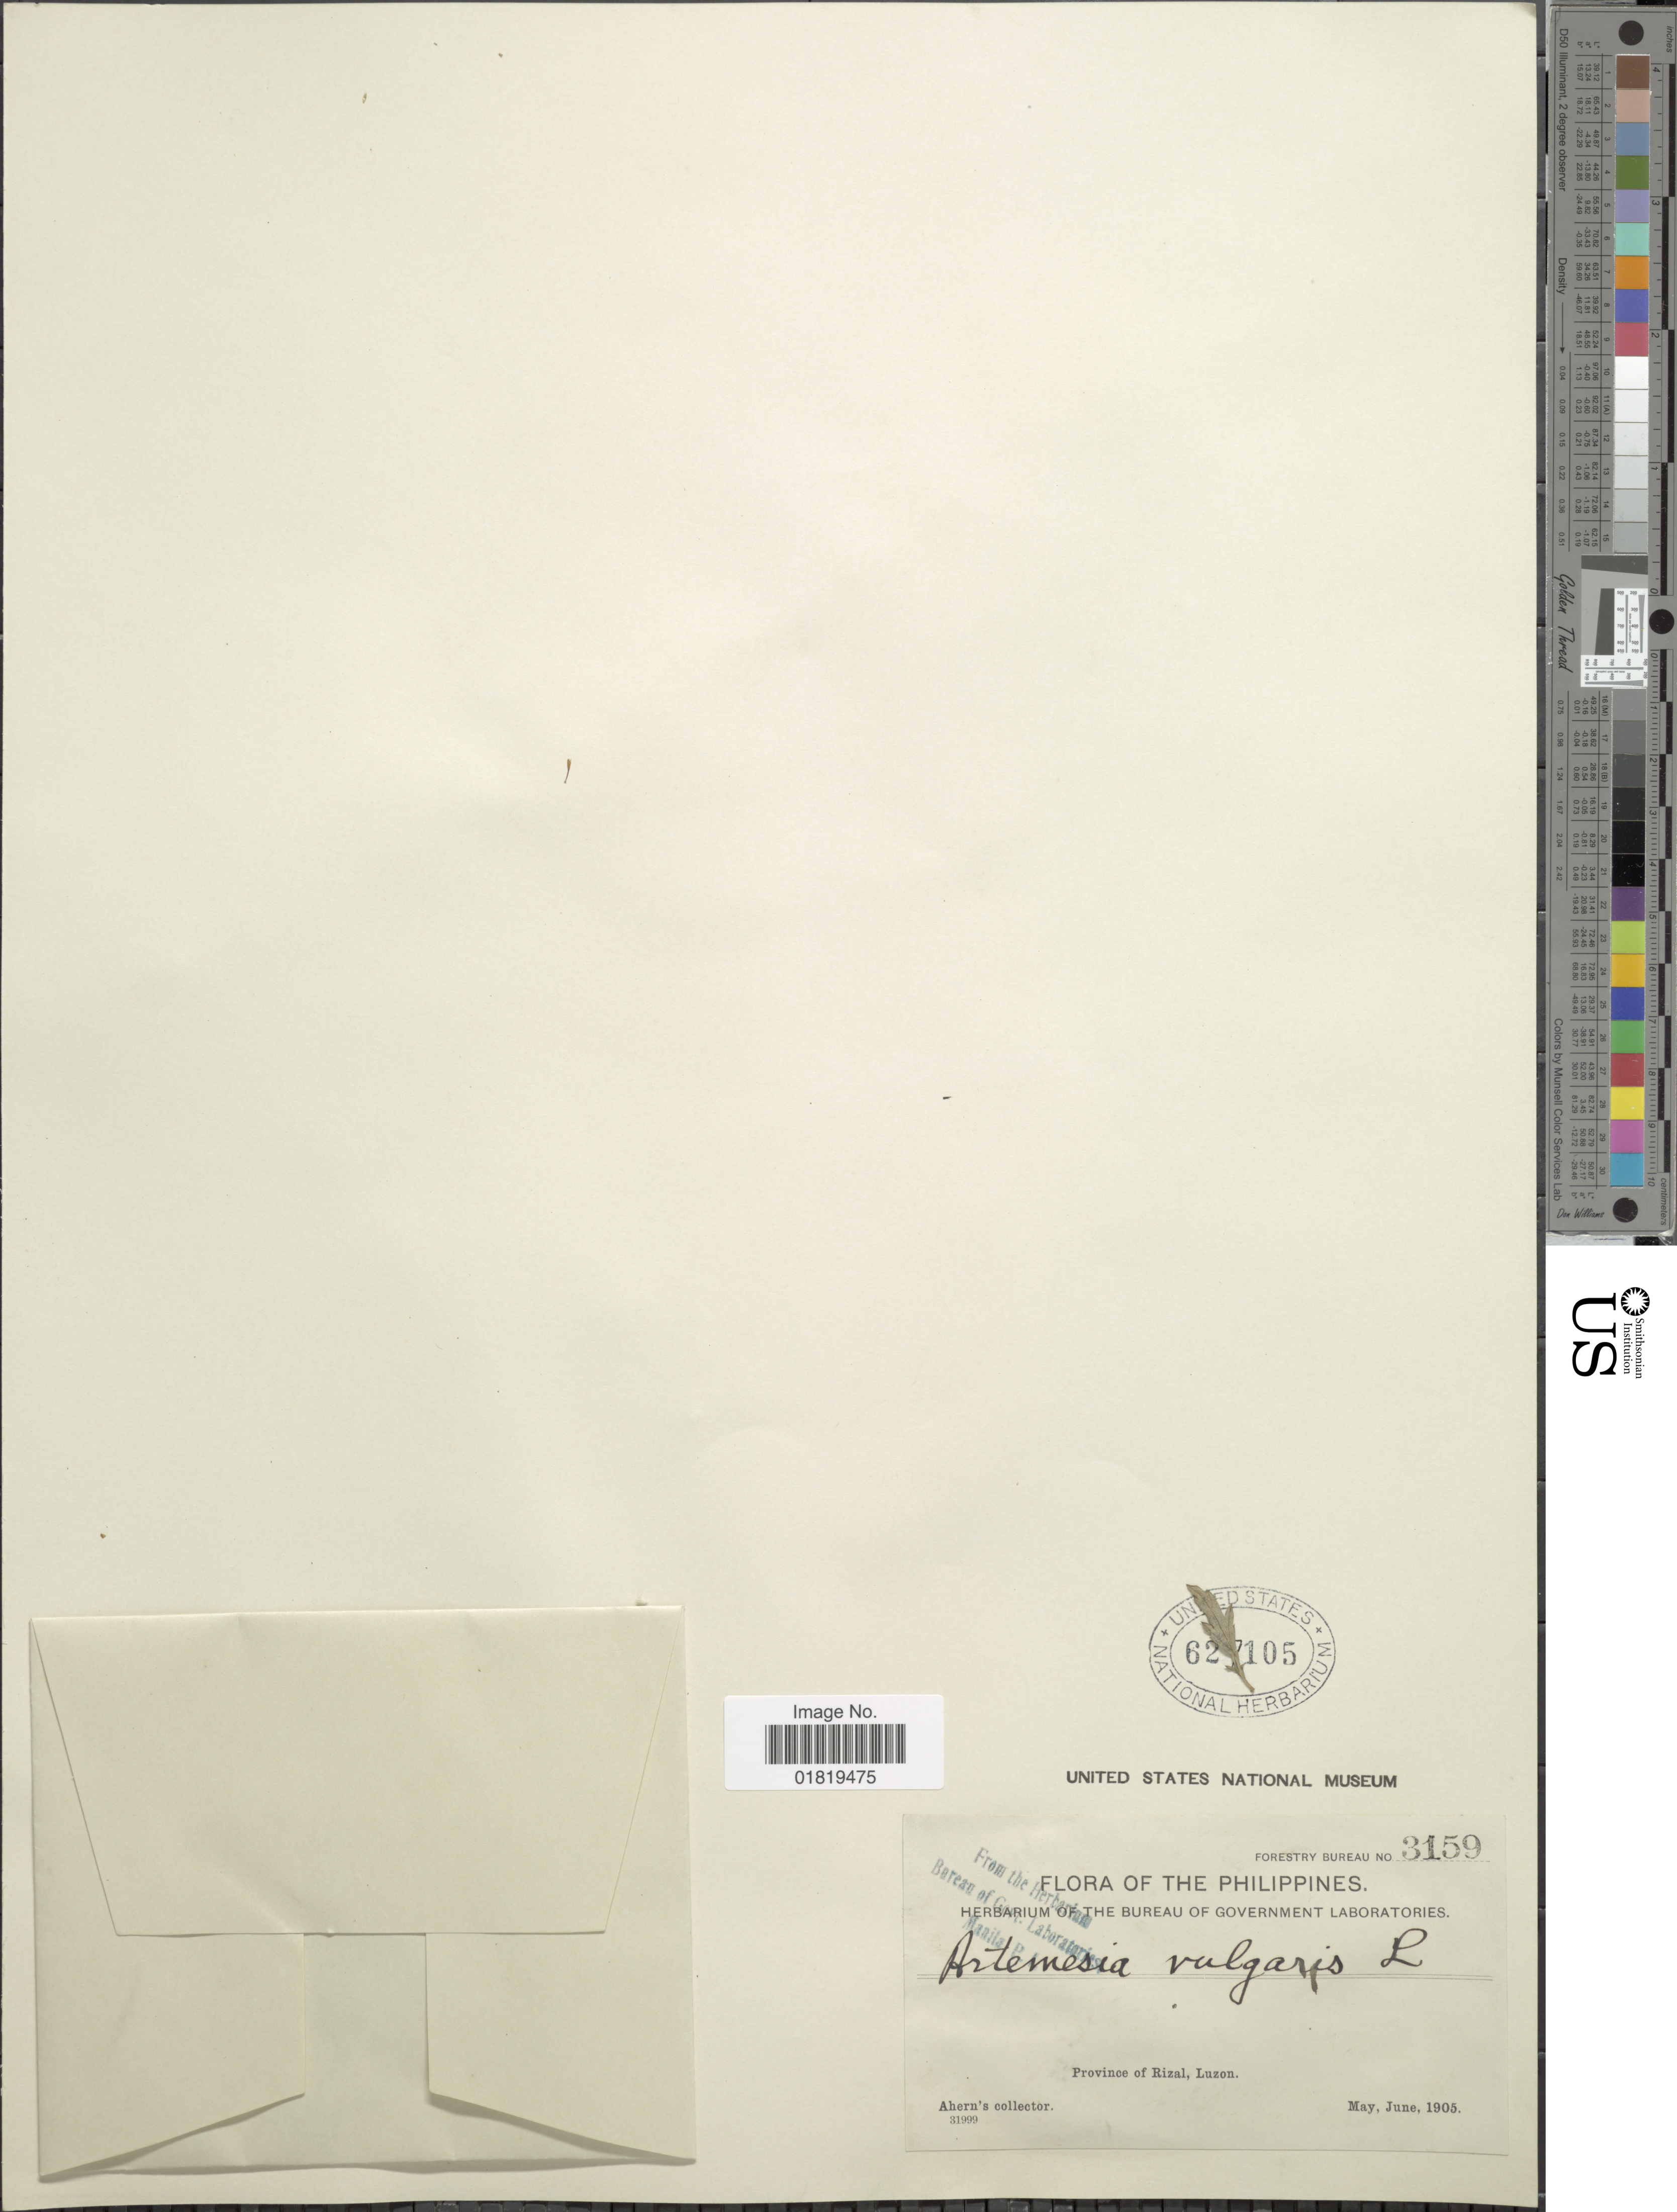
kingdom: Plantae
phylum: Tracheophyta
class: Magnoliopsida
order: Asterales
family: Asteraceae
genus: Artemisia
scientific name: Artemisia vulgaris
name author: L.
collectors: Ahern's collector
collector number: Forestry Bureau 3159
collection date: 1905-05/1905-06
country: Philippines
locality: Province of Rizal, Luzon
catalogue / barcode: US 627105